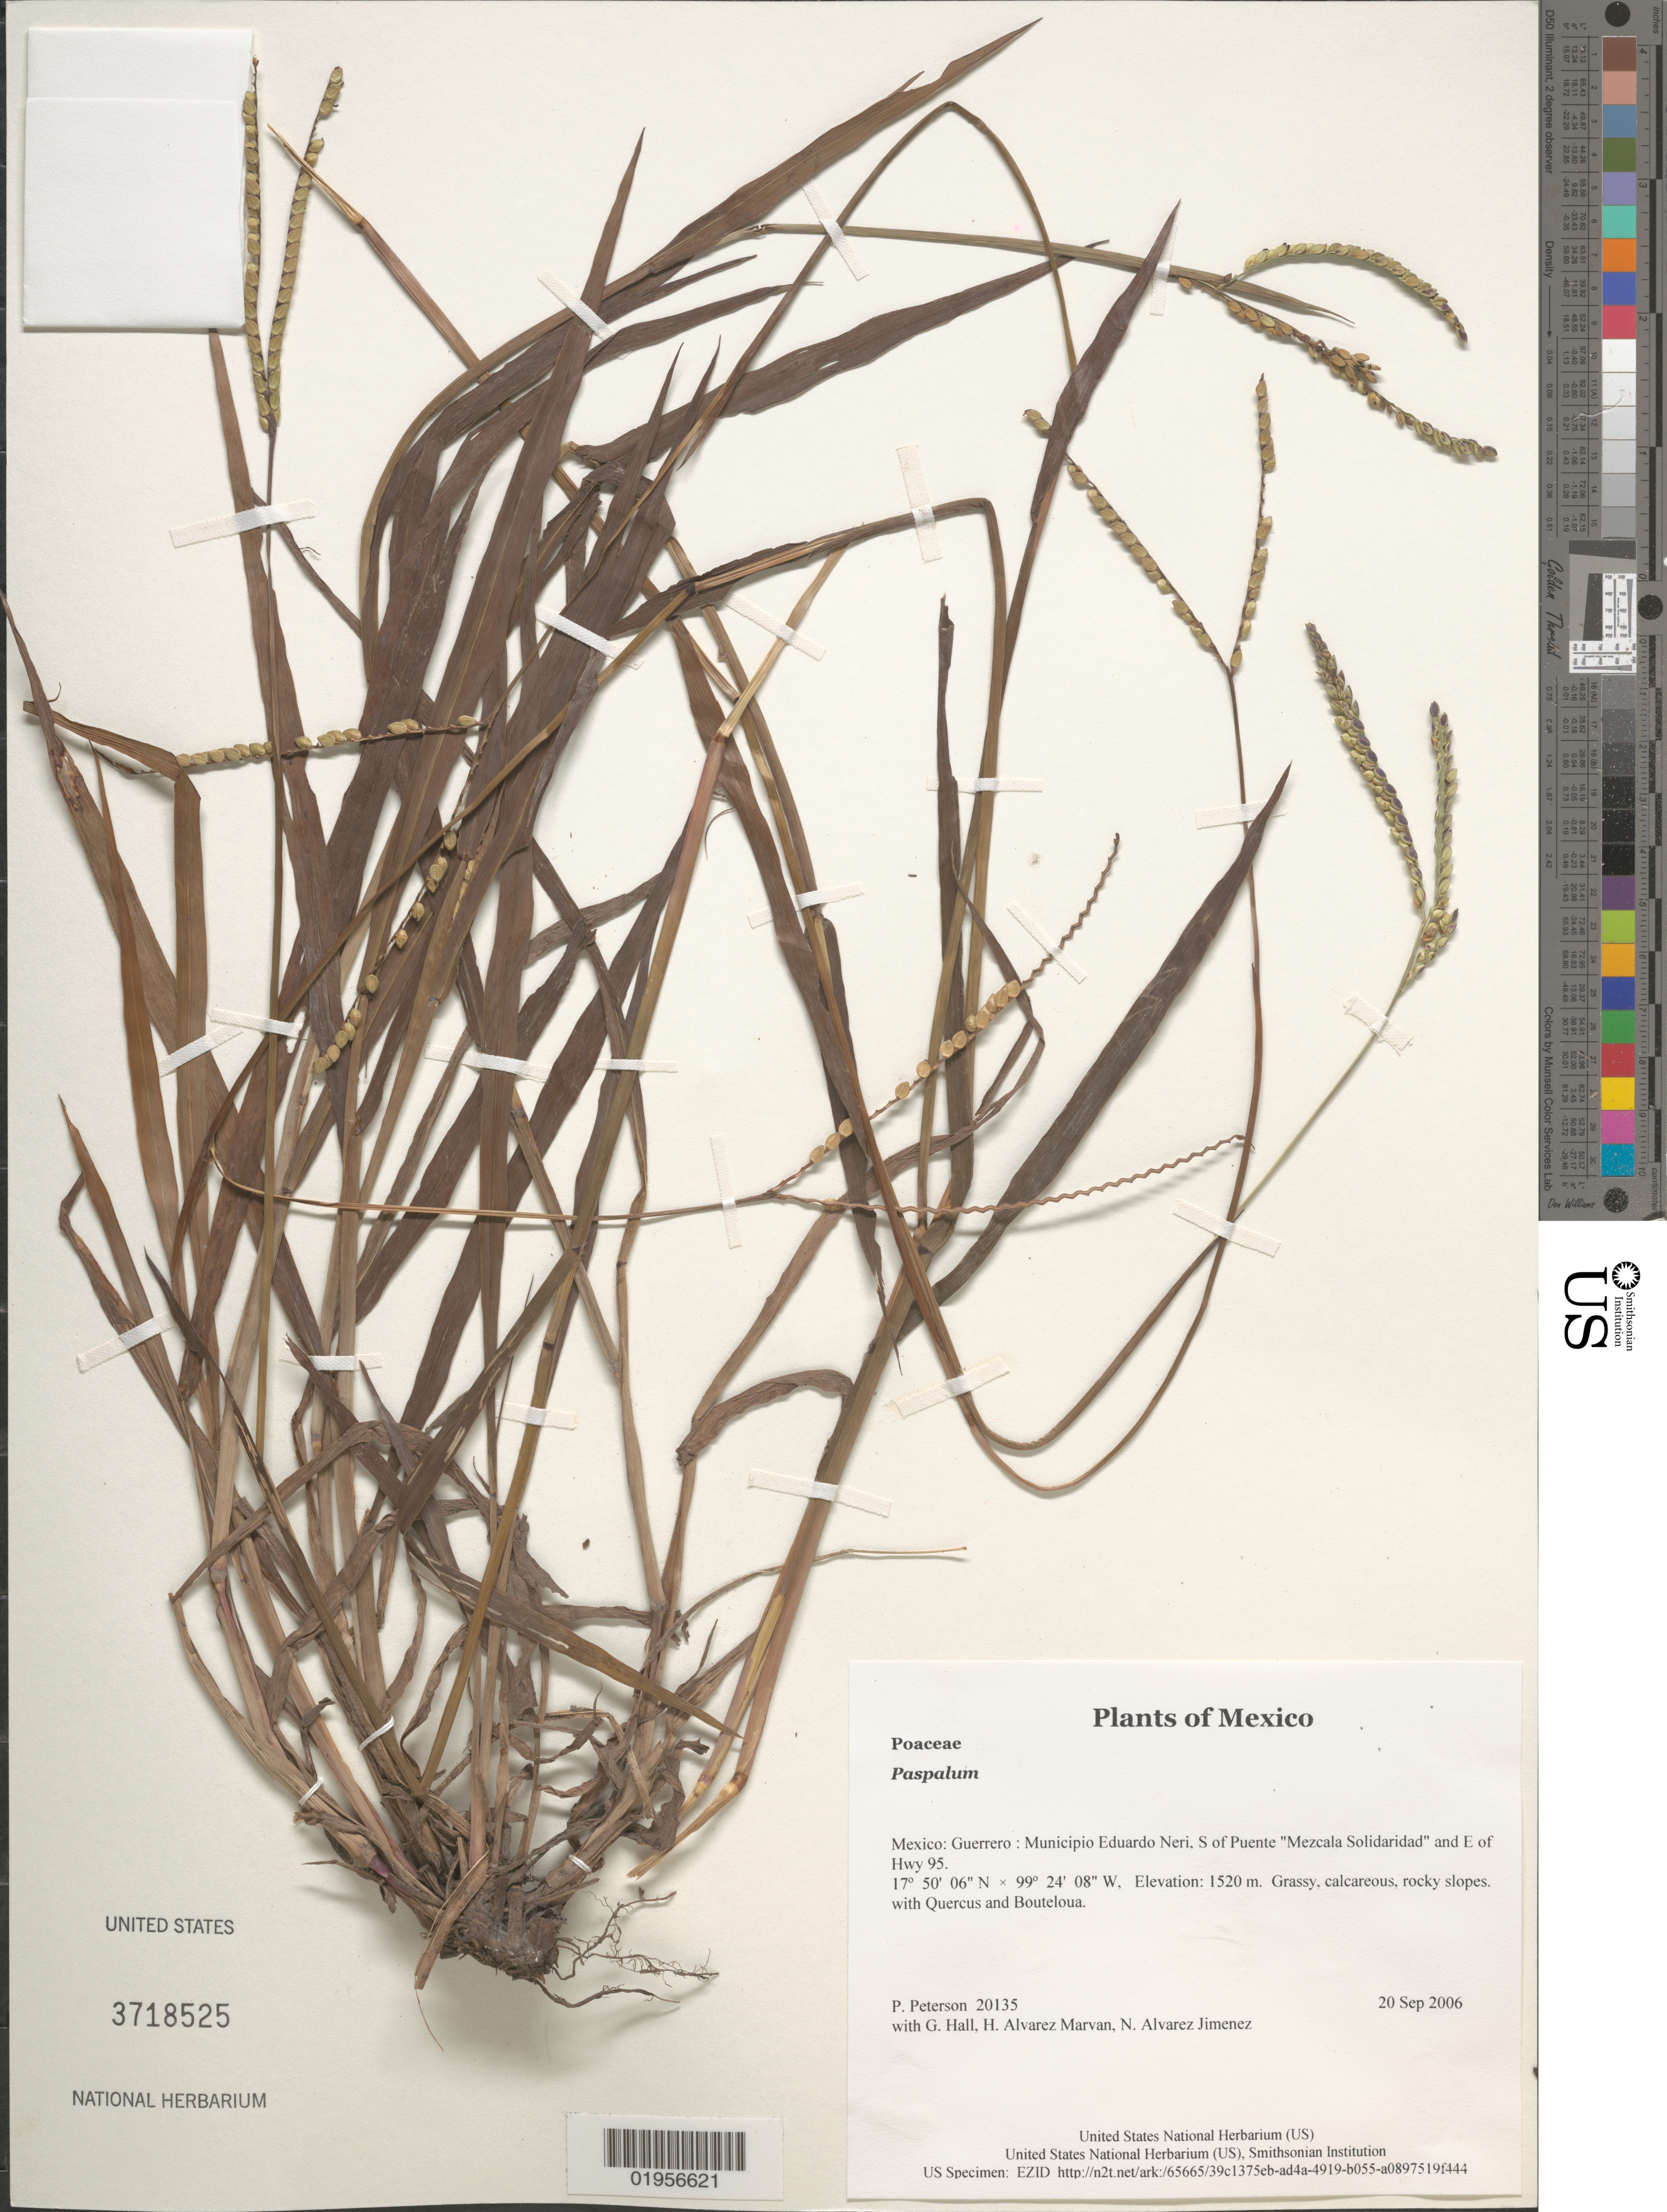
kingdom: Plantae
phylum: Tracheophyta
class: Liliopsida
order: Poales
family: Poaceae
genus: Paspalum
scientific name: Paspalum sp.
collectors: P. M. Peterson, G. Hall, H. Alvarez Marvan & N. Alvarez Jimenez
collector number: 20135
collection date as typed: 20 Sep 2006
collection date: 2006-09-20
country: Mexico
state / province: Guerrero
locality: Municipio Eduardo Neri, S of Puente "Mezcala Solidaridad" and E of Hwy 95.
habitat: Grassy, calcareous, rocky slopes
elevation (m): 1520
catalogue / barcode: US 3718525